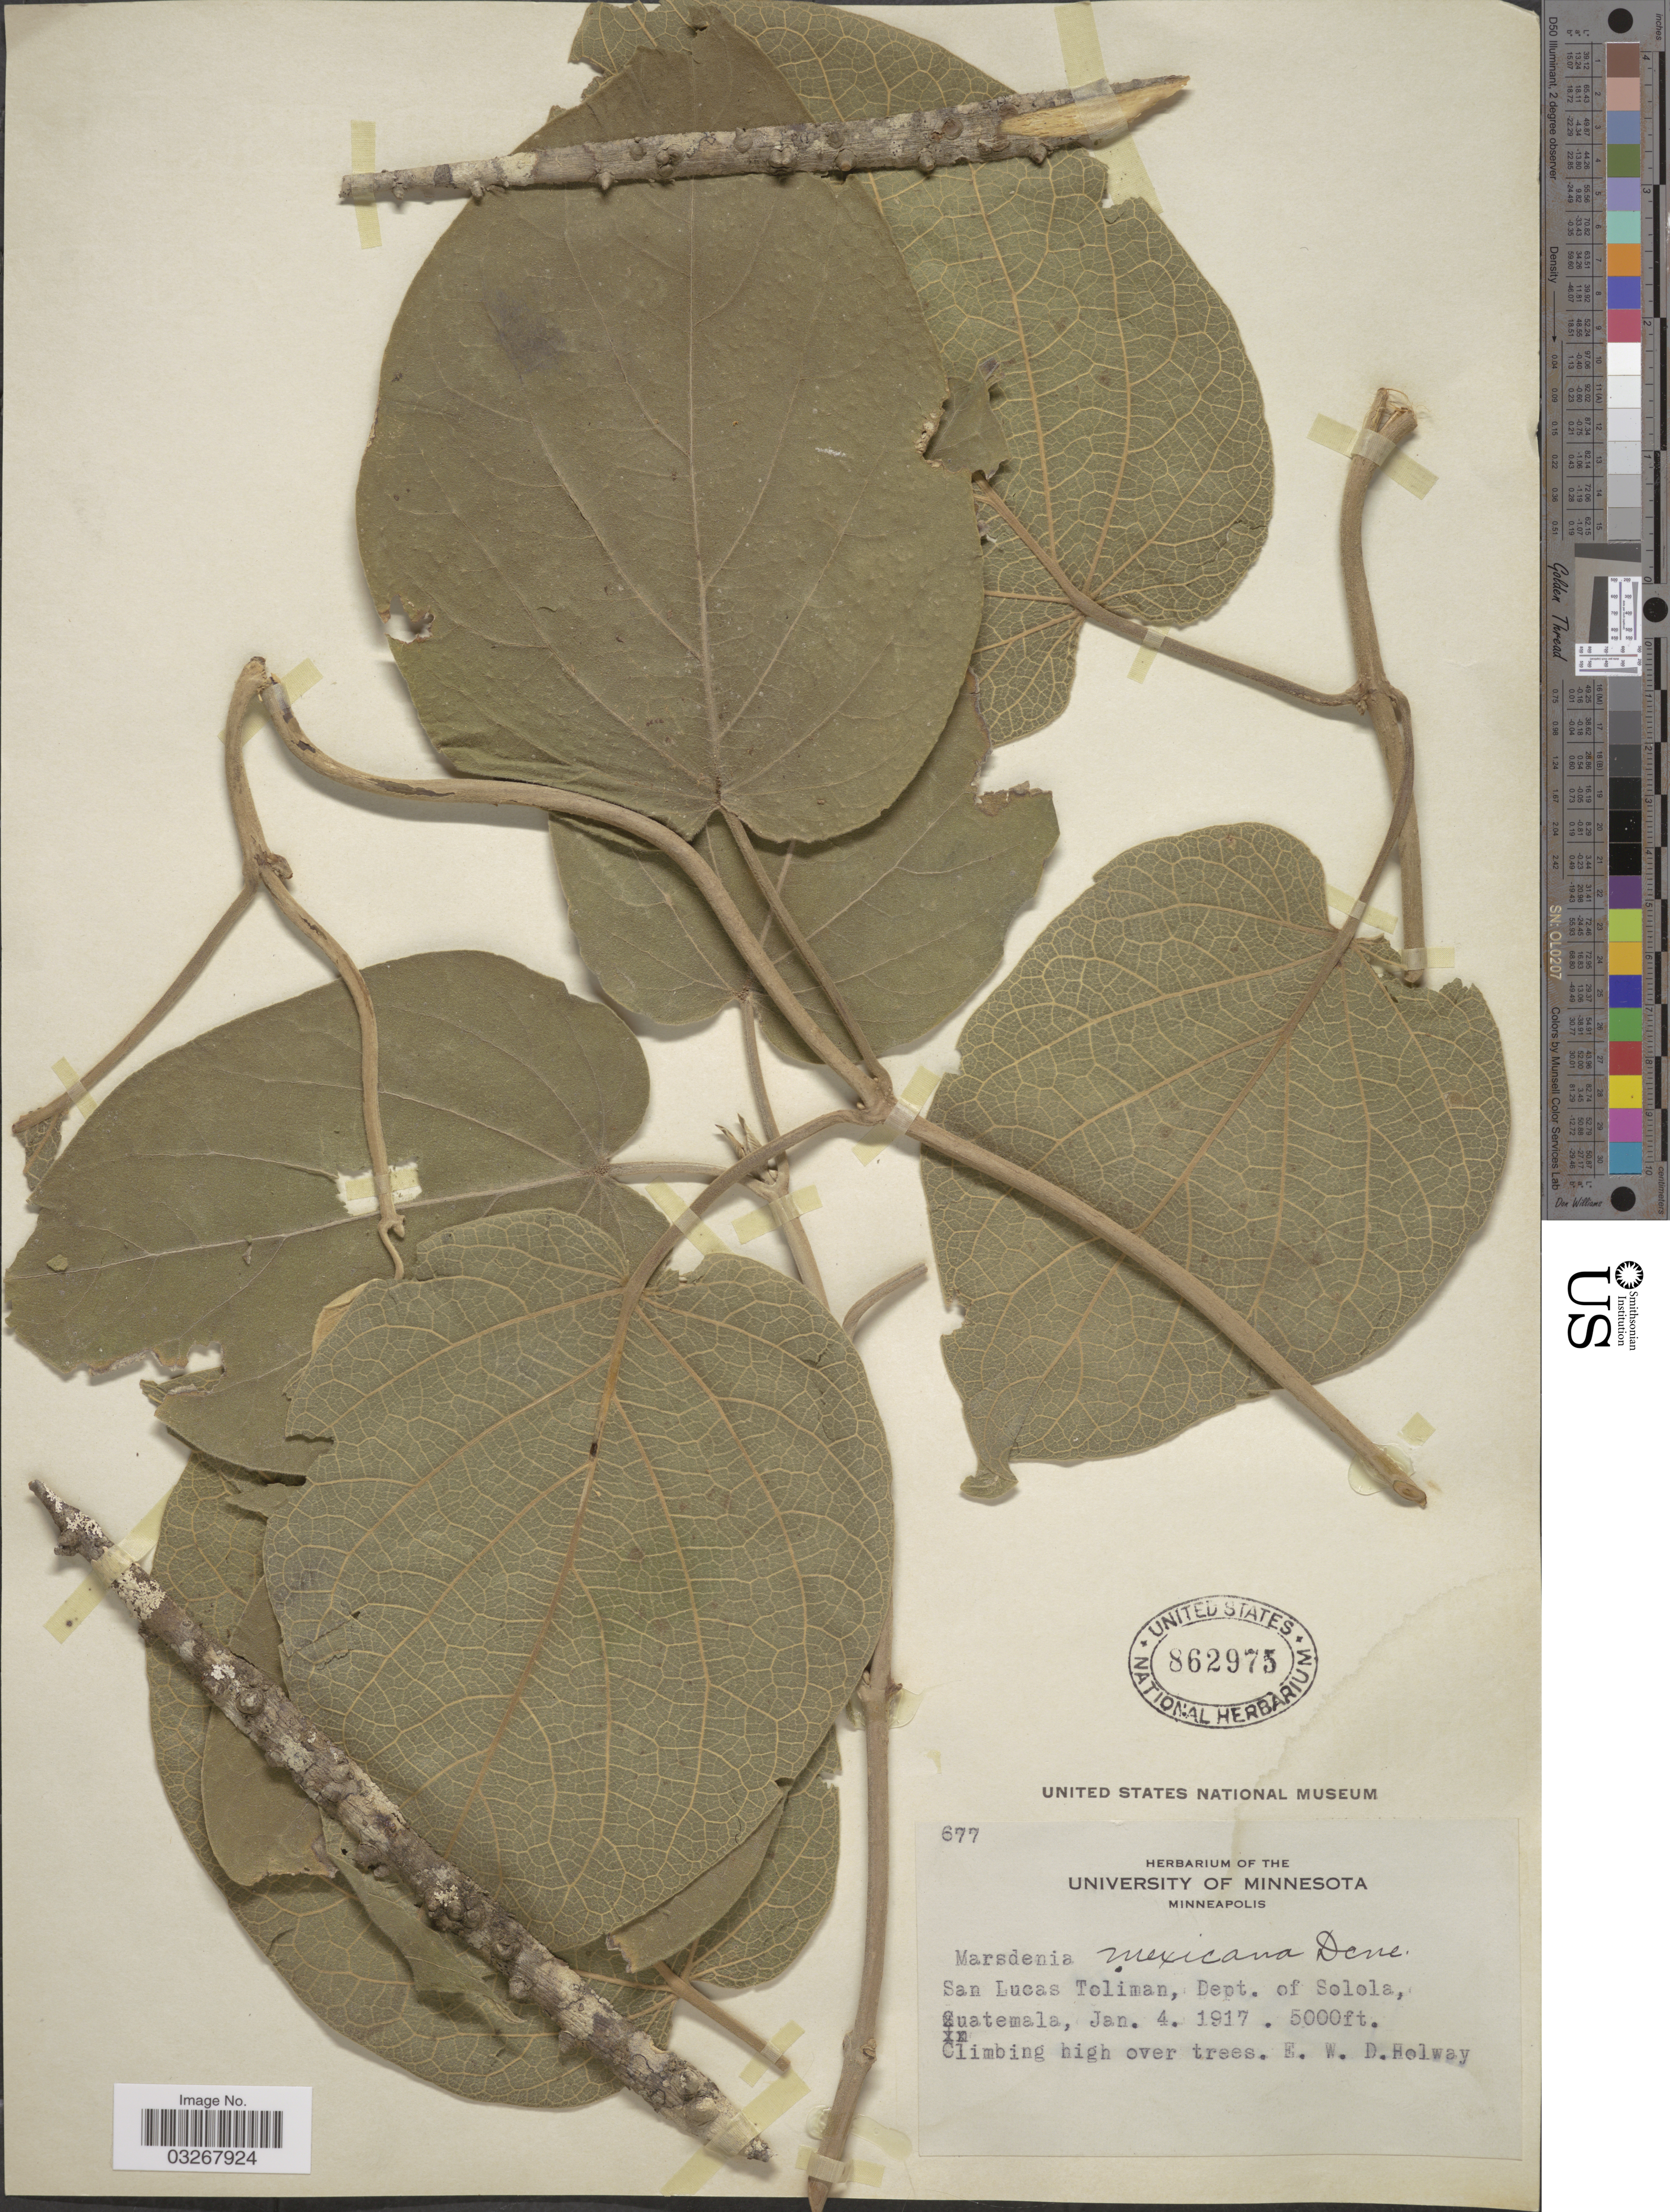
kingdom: Plantae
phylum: Tracheophyta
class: Magnoliopsida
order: Gentianales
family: Apocynaceae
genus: Marsdenia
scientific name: Marsdenia mexicana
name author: Decne.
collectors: E. W. D. Holway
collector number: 677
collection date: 1917-01-04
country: Guatemala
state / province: Sololá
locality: San Lucas Toliman, Dept. of Solola.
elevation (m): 1524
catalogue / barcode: US 862975